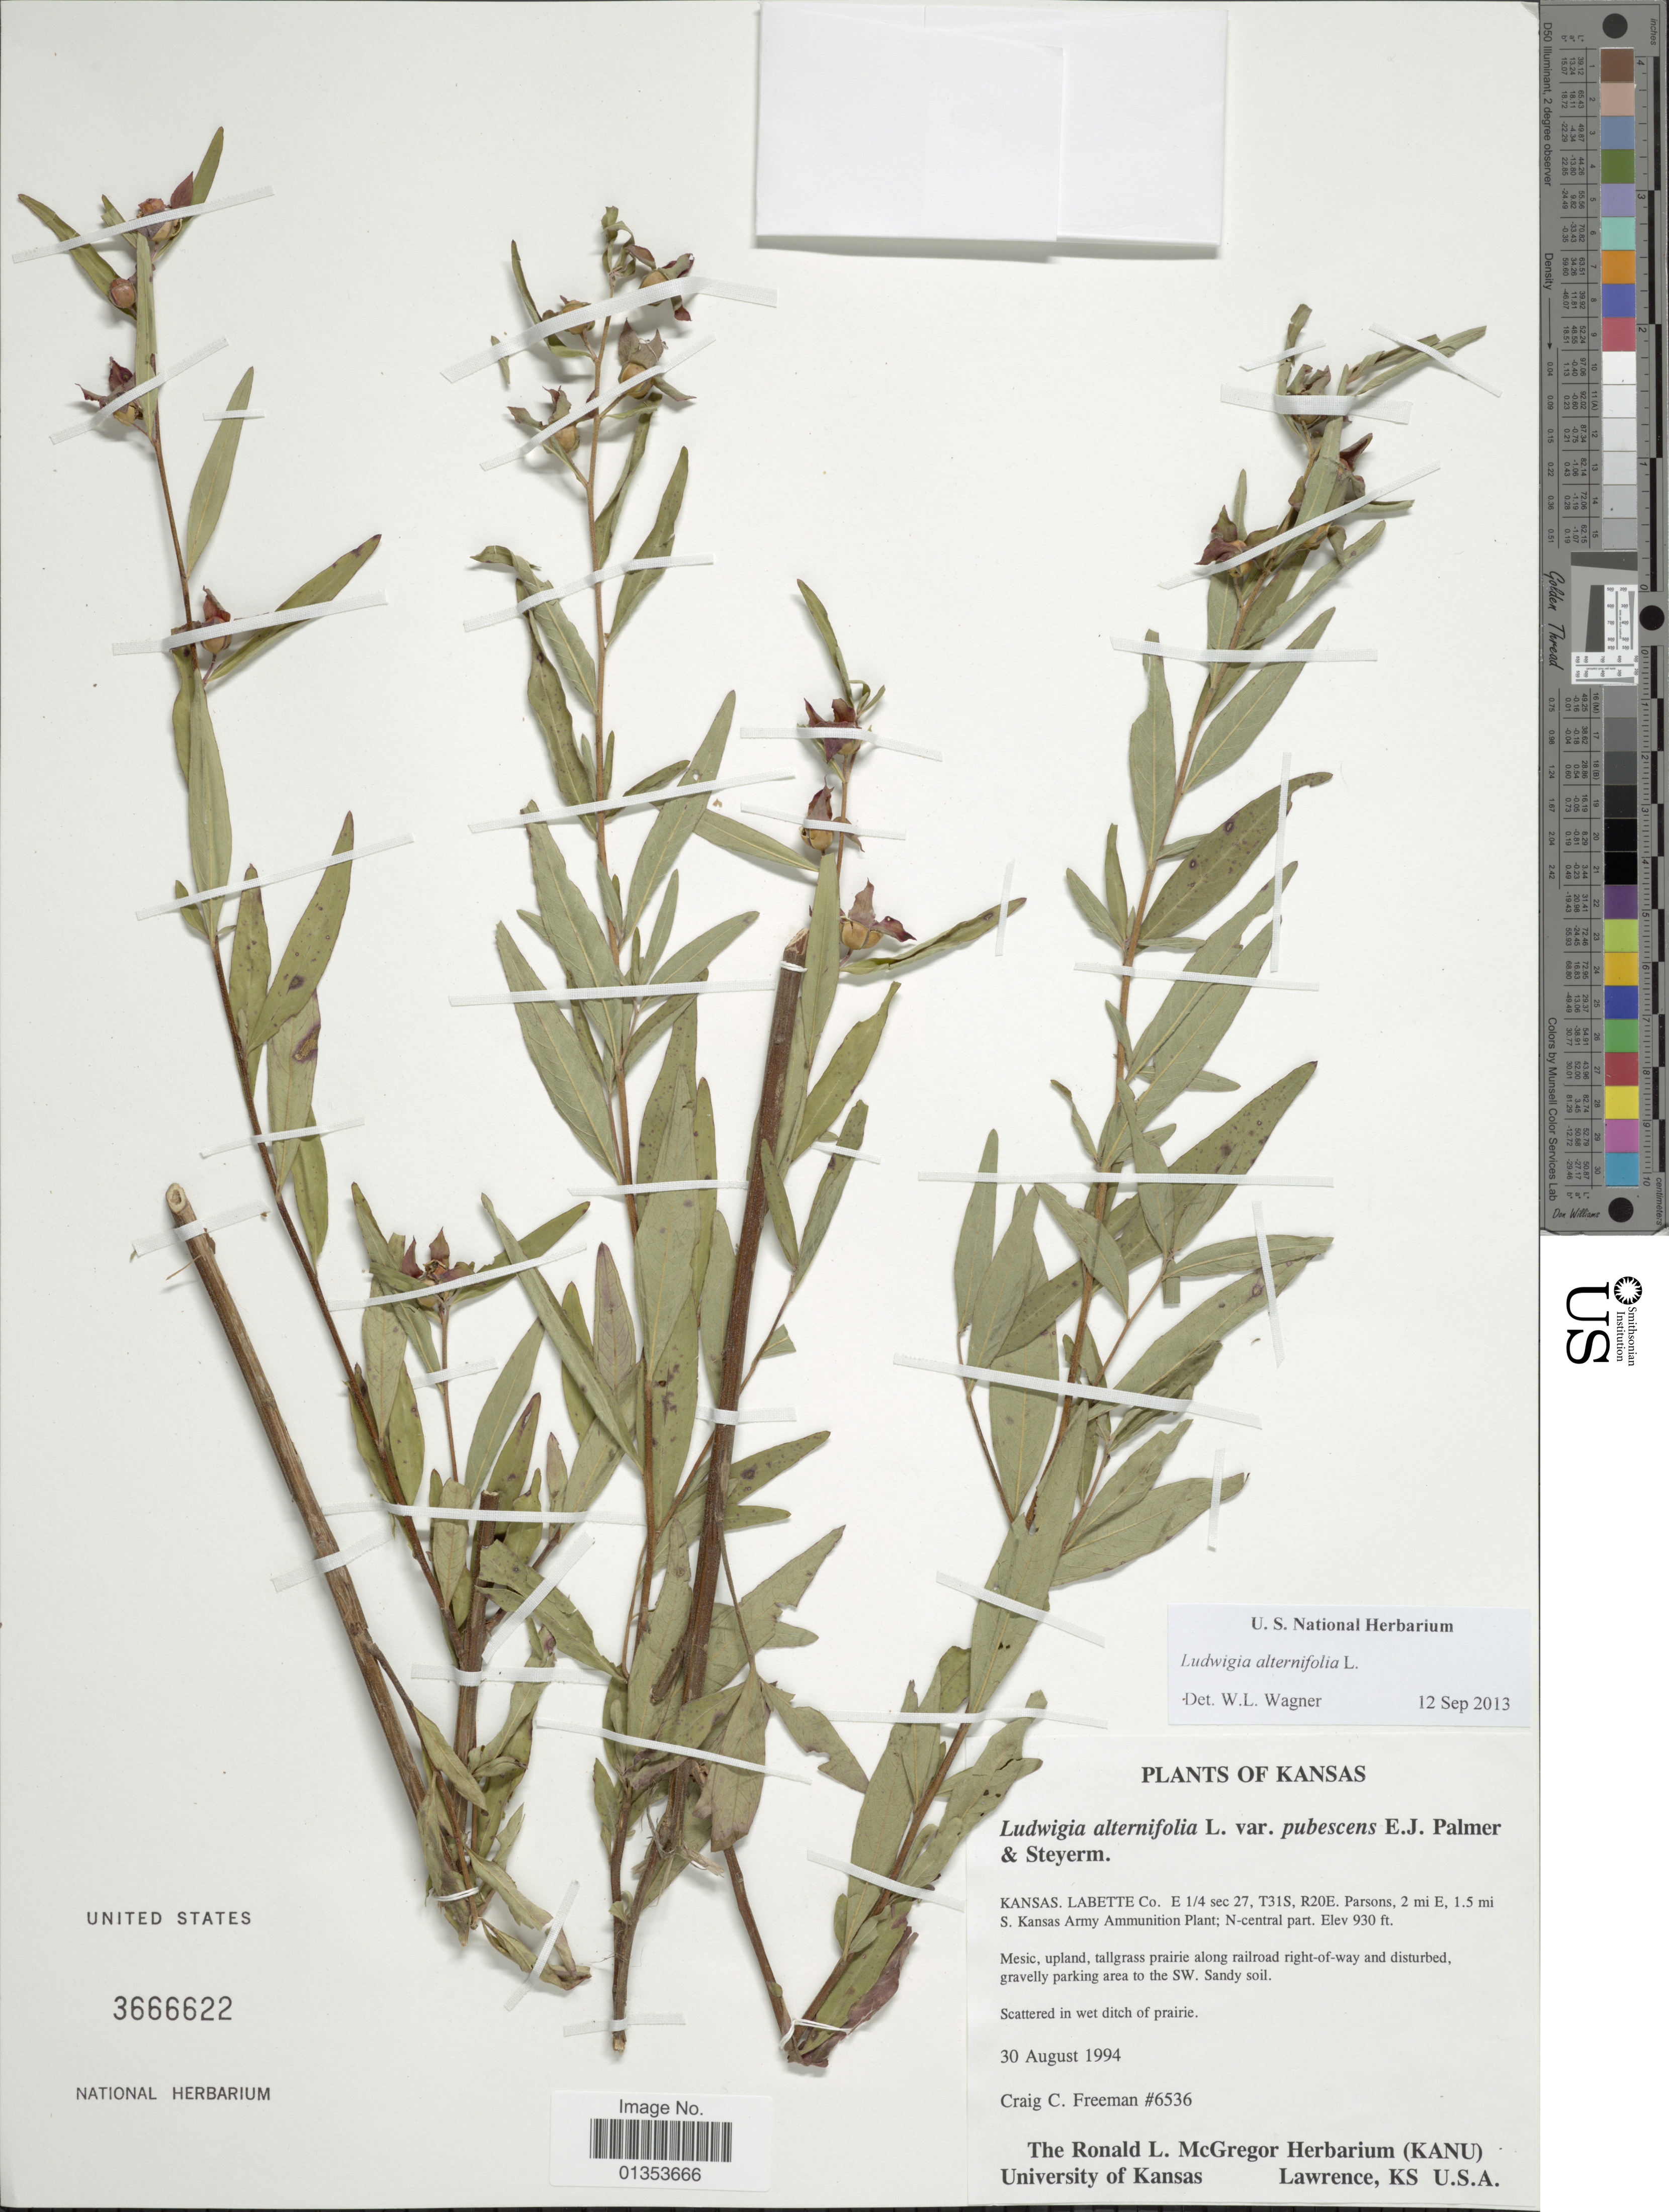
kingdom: Plantae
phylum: Tracheophyta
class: Magnoliopsida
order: Myrtales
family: Onagraceae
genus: Ludwigia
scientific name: Ludwigia alternifolia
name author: L.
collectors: C. C. Freeman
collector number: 6536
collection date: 1994-08-30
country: United States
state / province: Kansas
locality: Labette Co. E 1/4 sec 27, T31S, R20E, Parsons, 2 mi E, 1.5 mi S. Kansas Army Ammunition Plant; N-central part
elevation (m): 283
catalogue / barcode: US 3666622